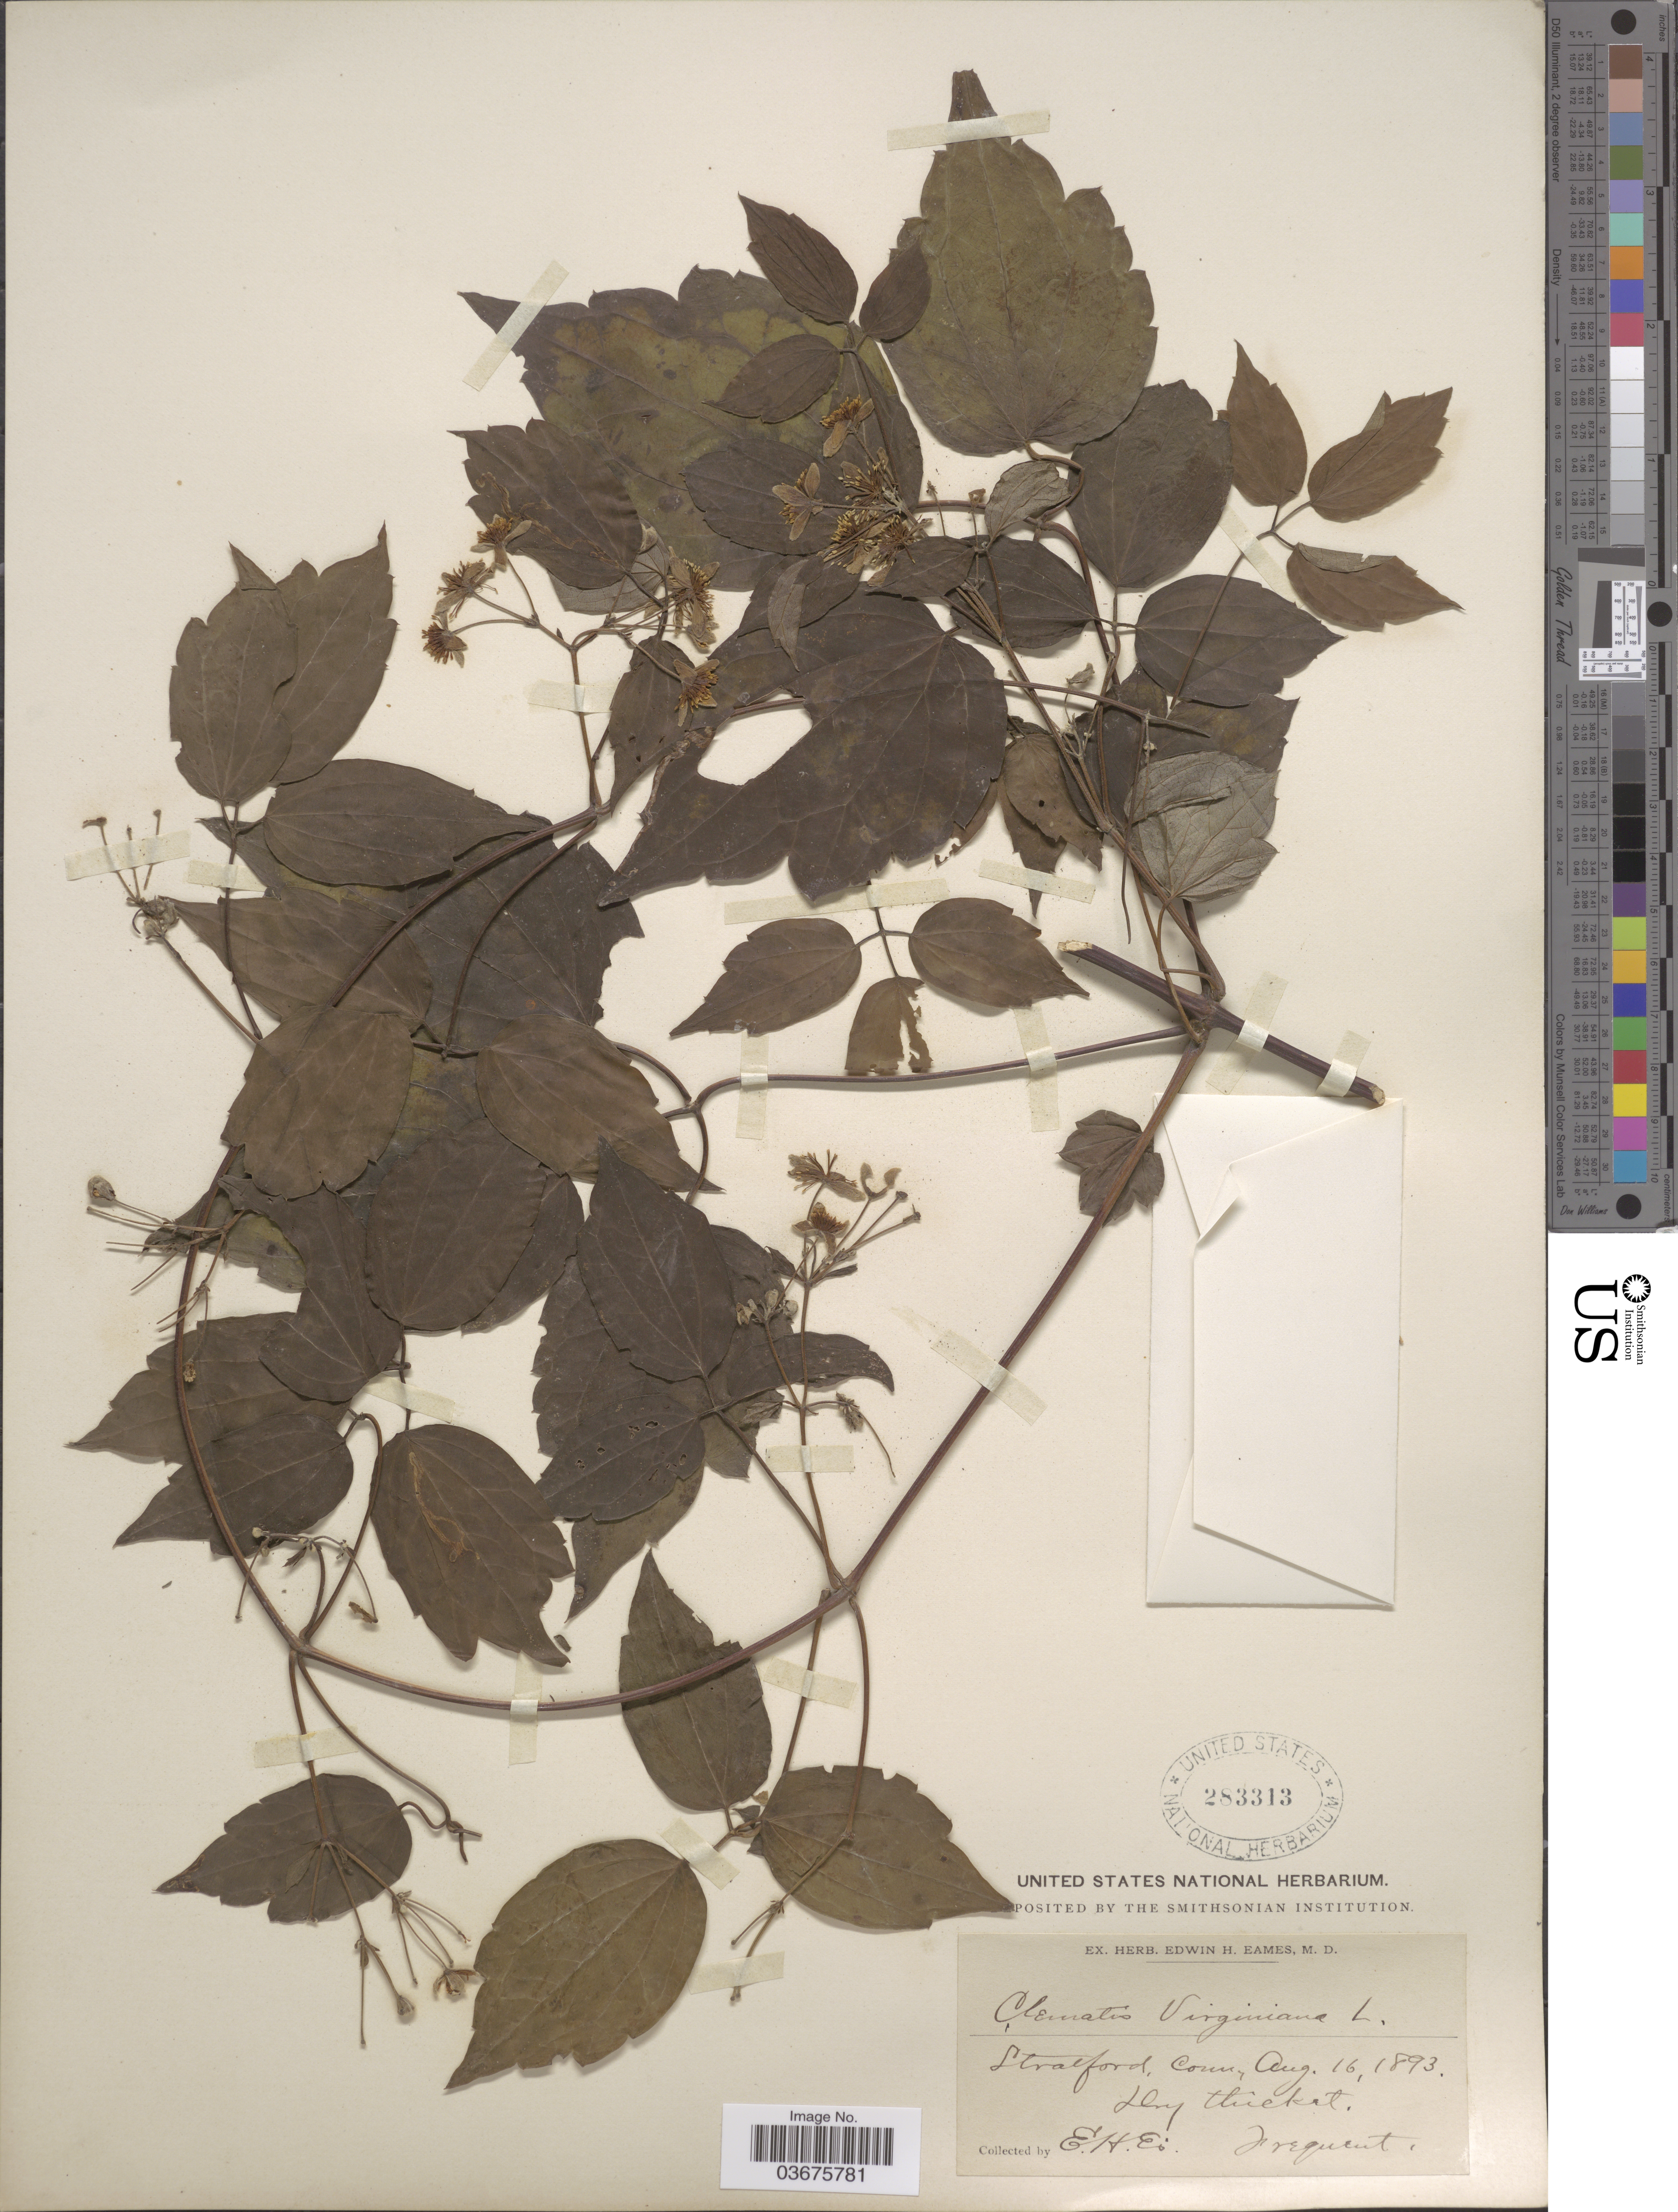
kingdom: Plantae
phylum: Tracheophyta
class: Magnoliopsida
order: Ranunculales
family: Ranunculaceae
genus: Clematis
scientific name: Clematis virginiana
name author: L.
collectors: E. H. Eames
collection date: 1893-08-16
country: United States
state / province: Connecticut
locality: Stratford.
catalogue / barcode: US 283313